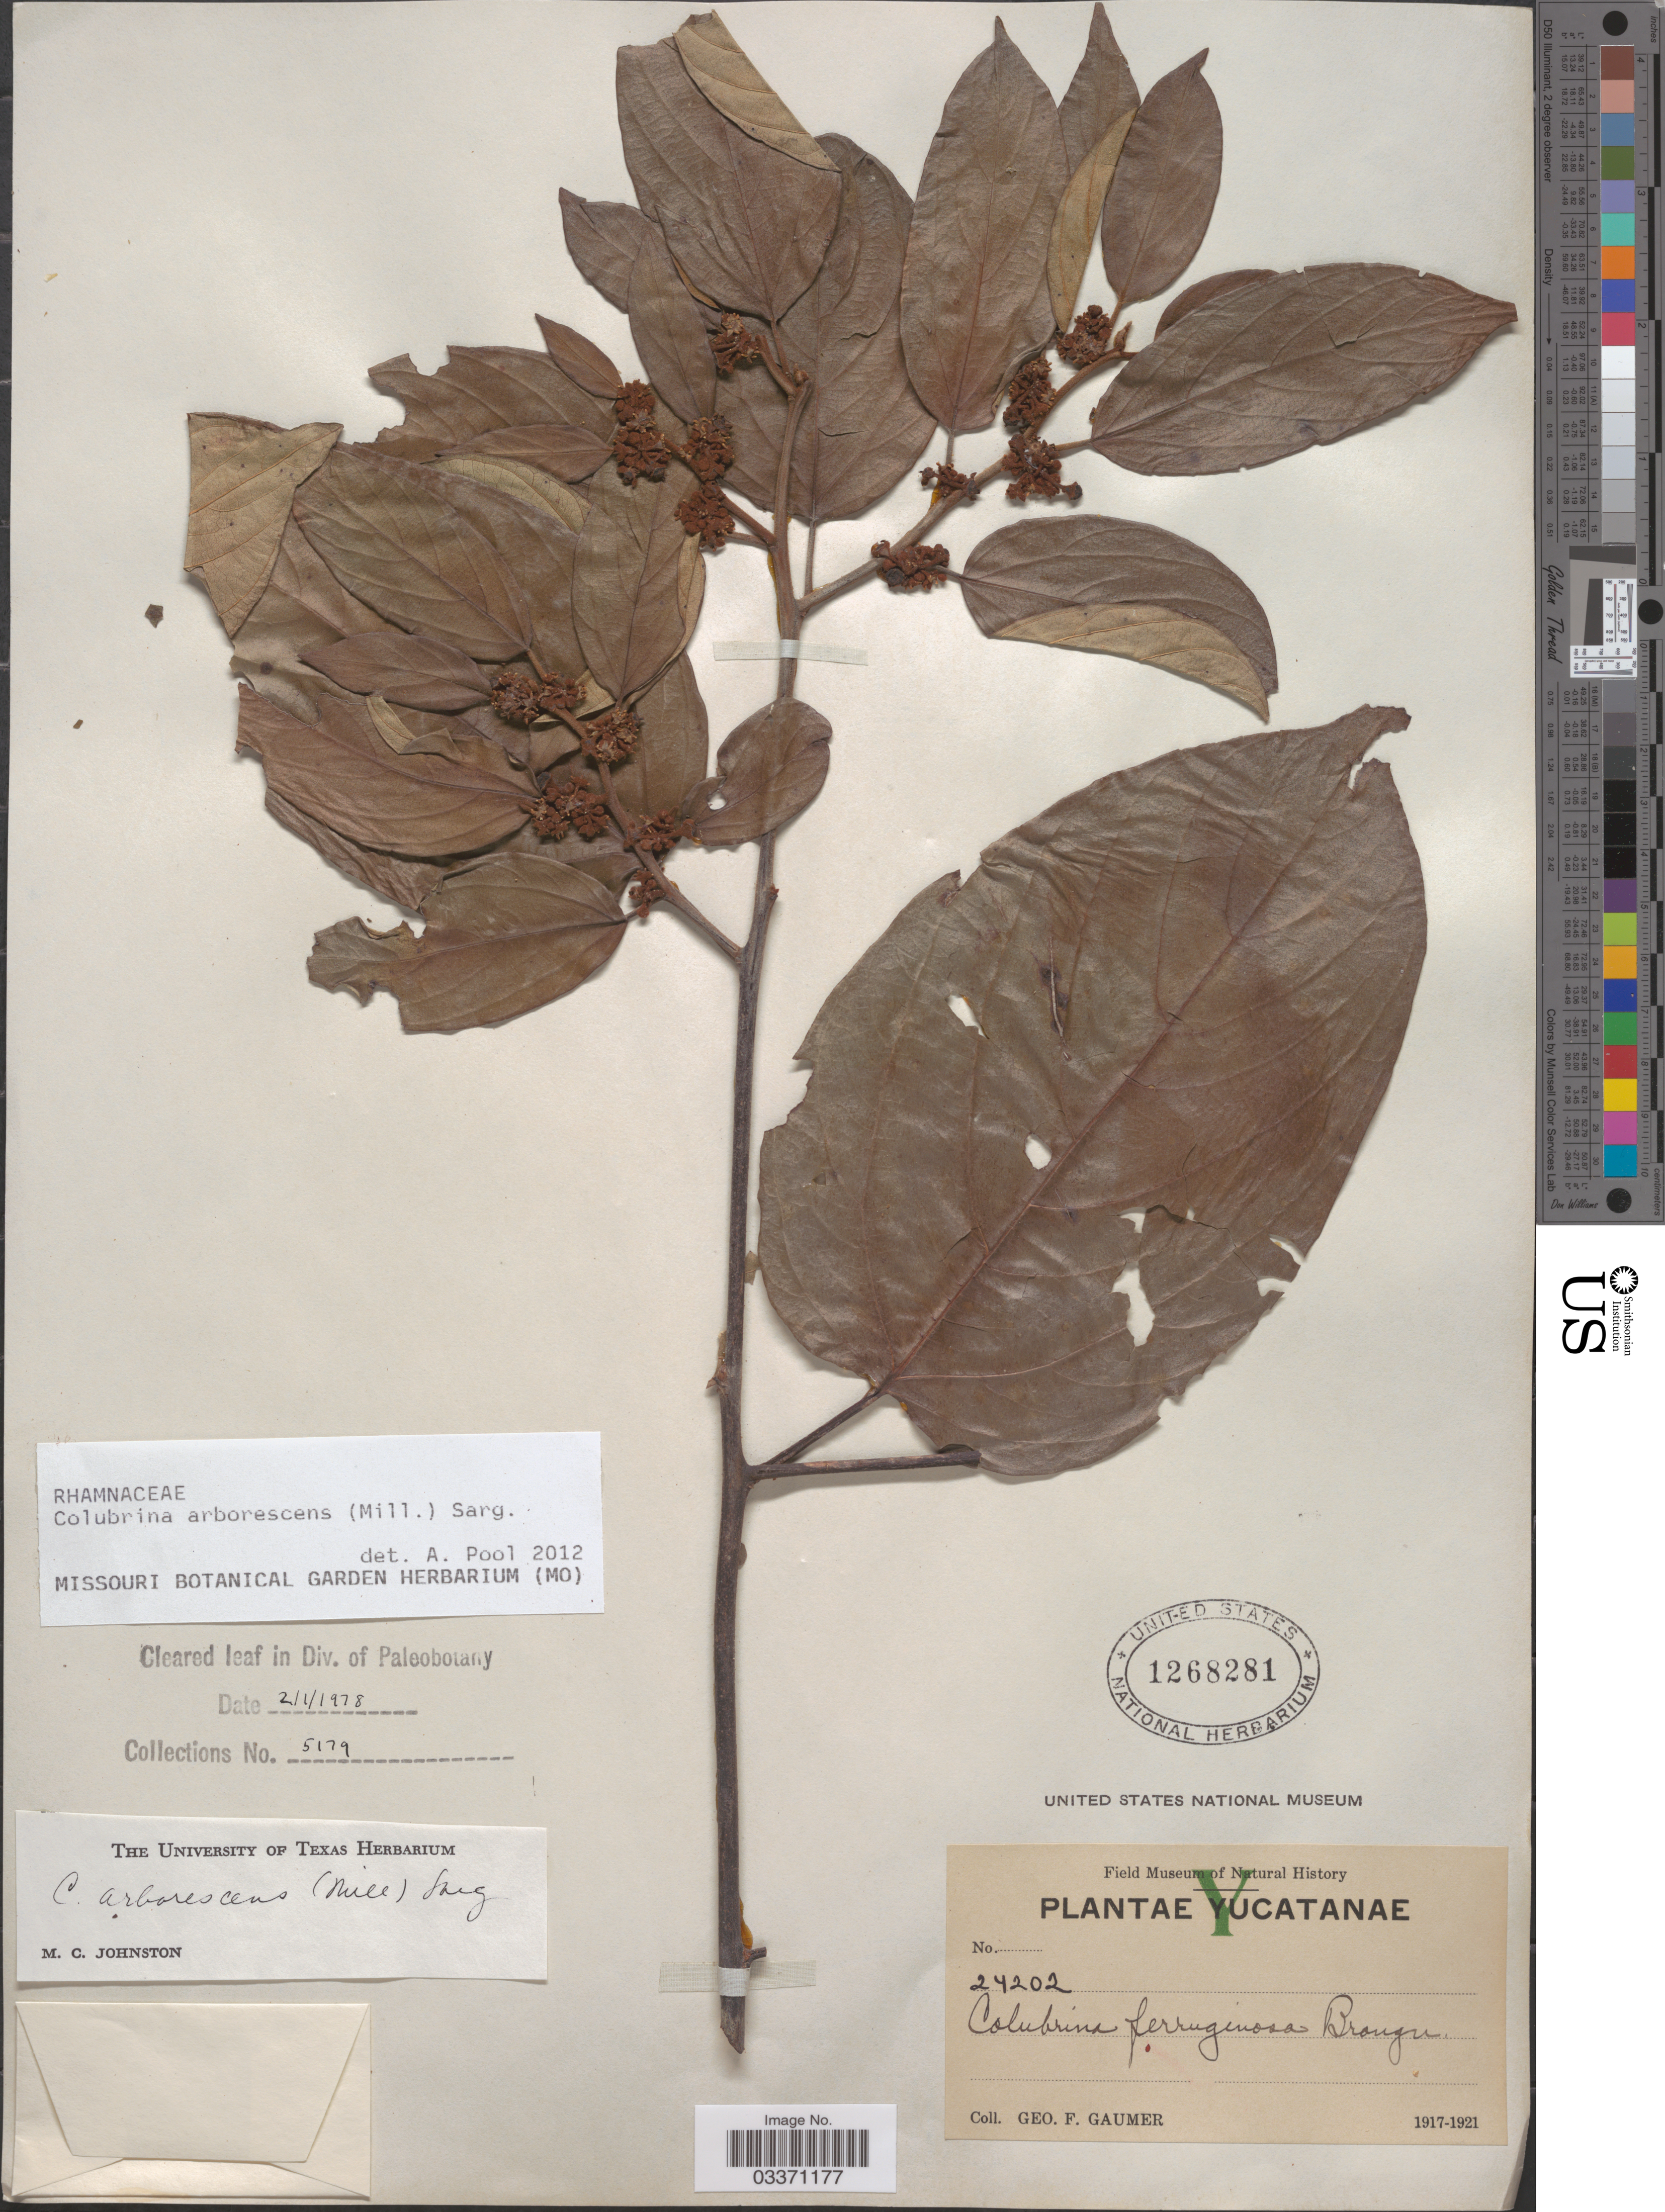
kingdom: Plantae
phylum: Tracheophyta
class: Magnoliopsida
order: Rosales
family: Rhamnaceae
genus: Colubrina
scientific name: Colubrina arborescens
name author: (Mill.) Sarg.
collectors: G. F. Gaumer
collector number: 24202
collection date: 1917/1921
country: Mexico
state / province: Yucatán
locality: Yucatanae.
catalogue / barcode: US 1268281